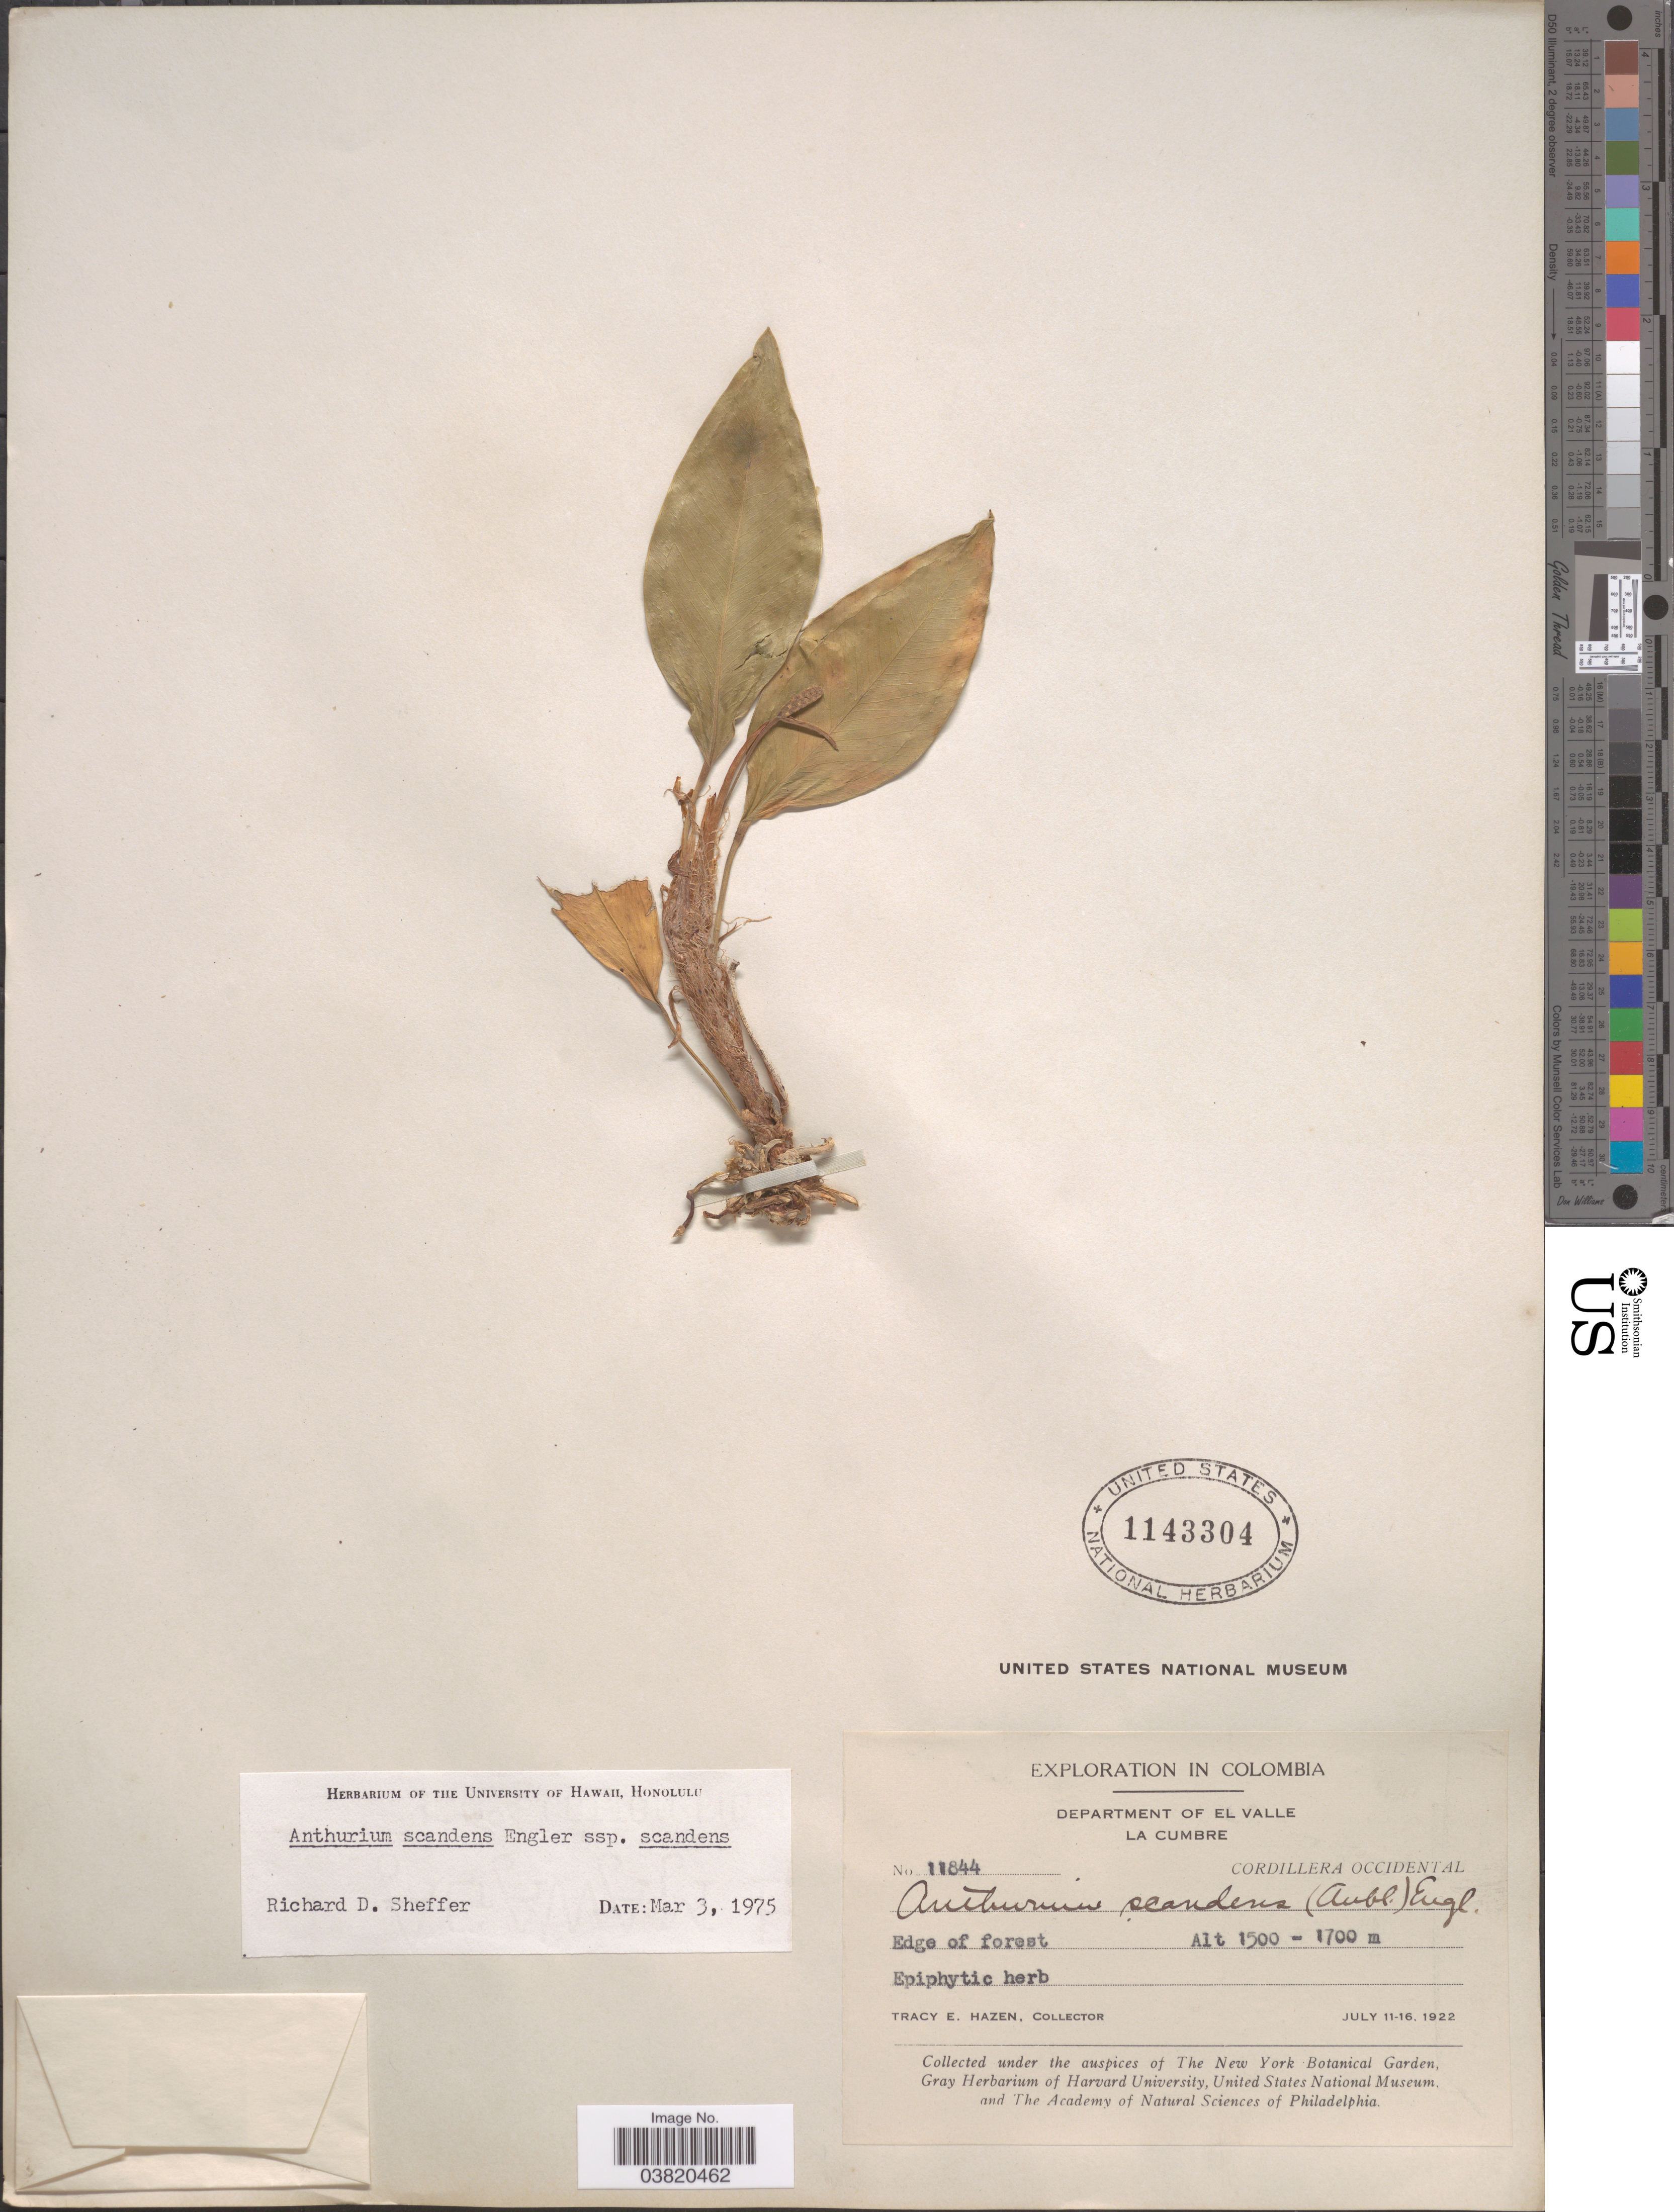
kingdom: Plantae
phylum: Tracheophyta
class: Liliopsida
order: Alismatales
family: Araceae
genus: Anthurium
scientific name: Anthurium scandens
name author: (Aubl.) Engl.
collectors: T. E. Hazen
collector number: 11844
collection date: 1922-07-11/1922-07-16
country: Colombia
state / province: Valle del Cauca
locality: Department of El Valle. La Cumbre. Cordillera Occidental. Edge of forest.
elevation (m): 1500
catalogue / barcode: US 1143304